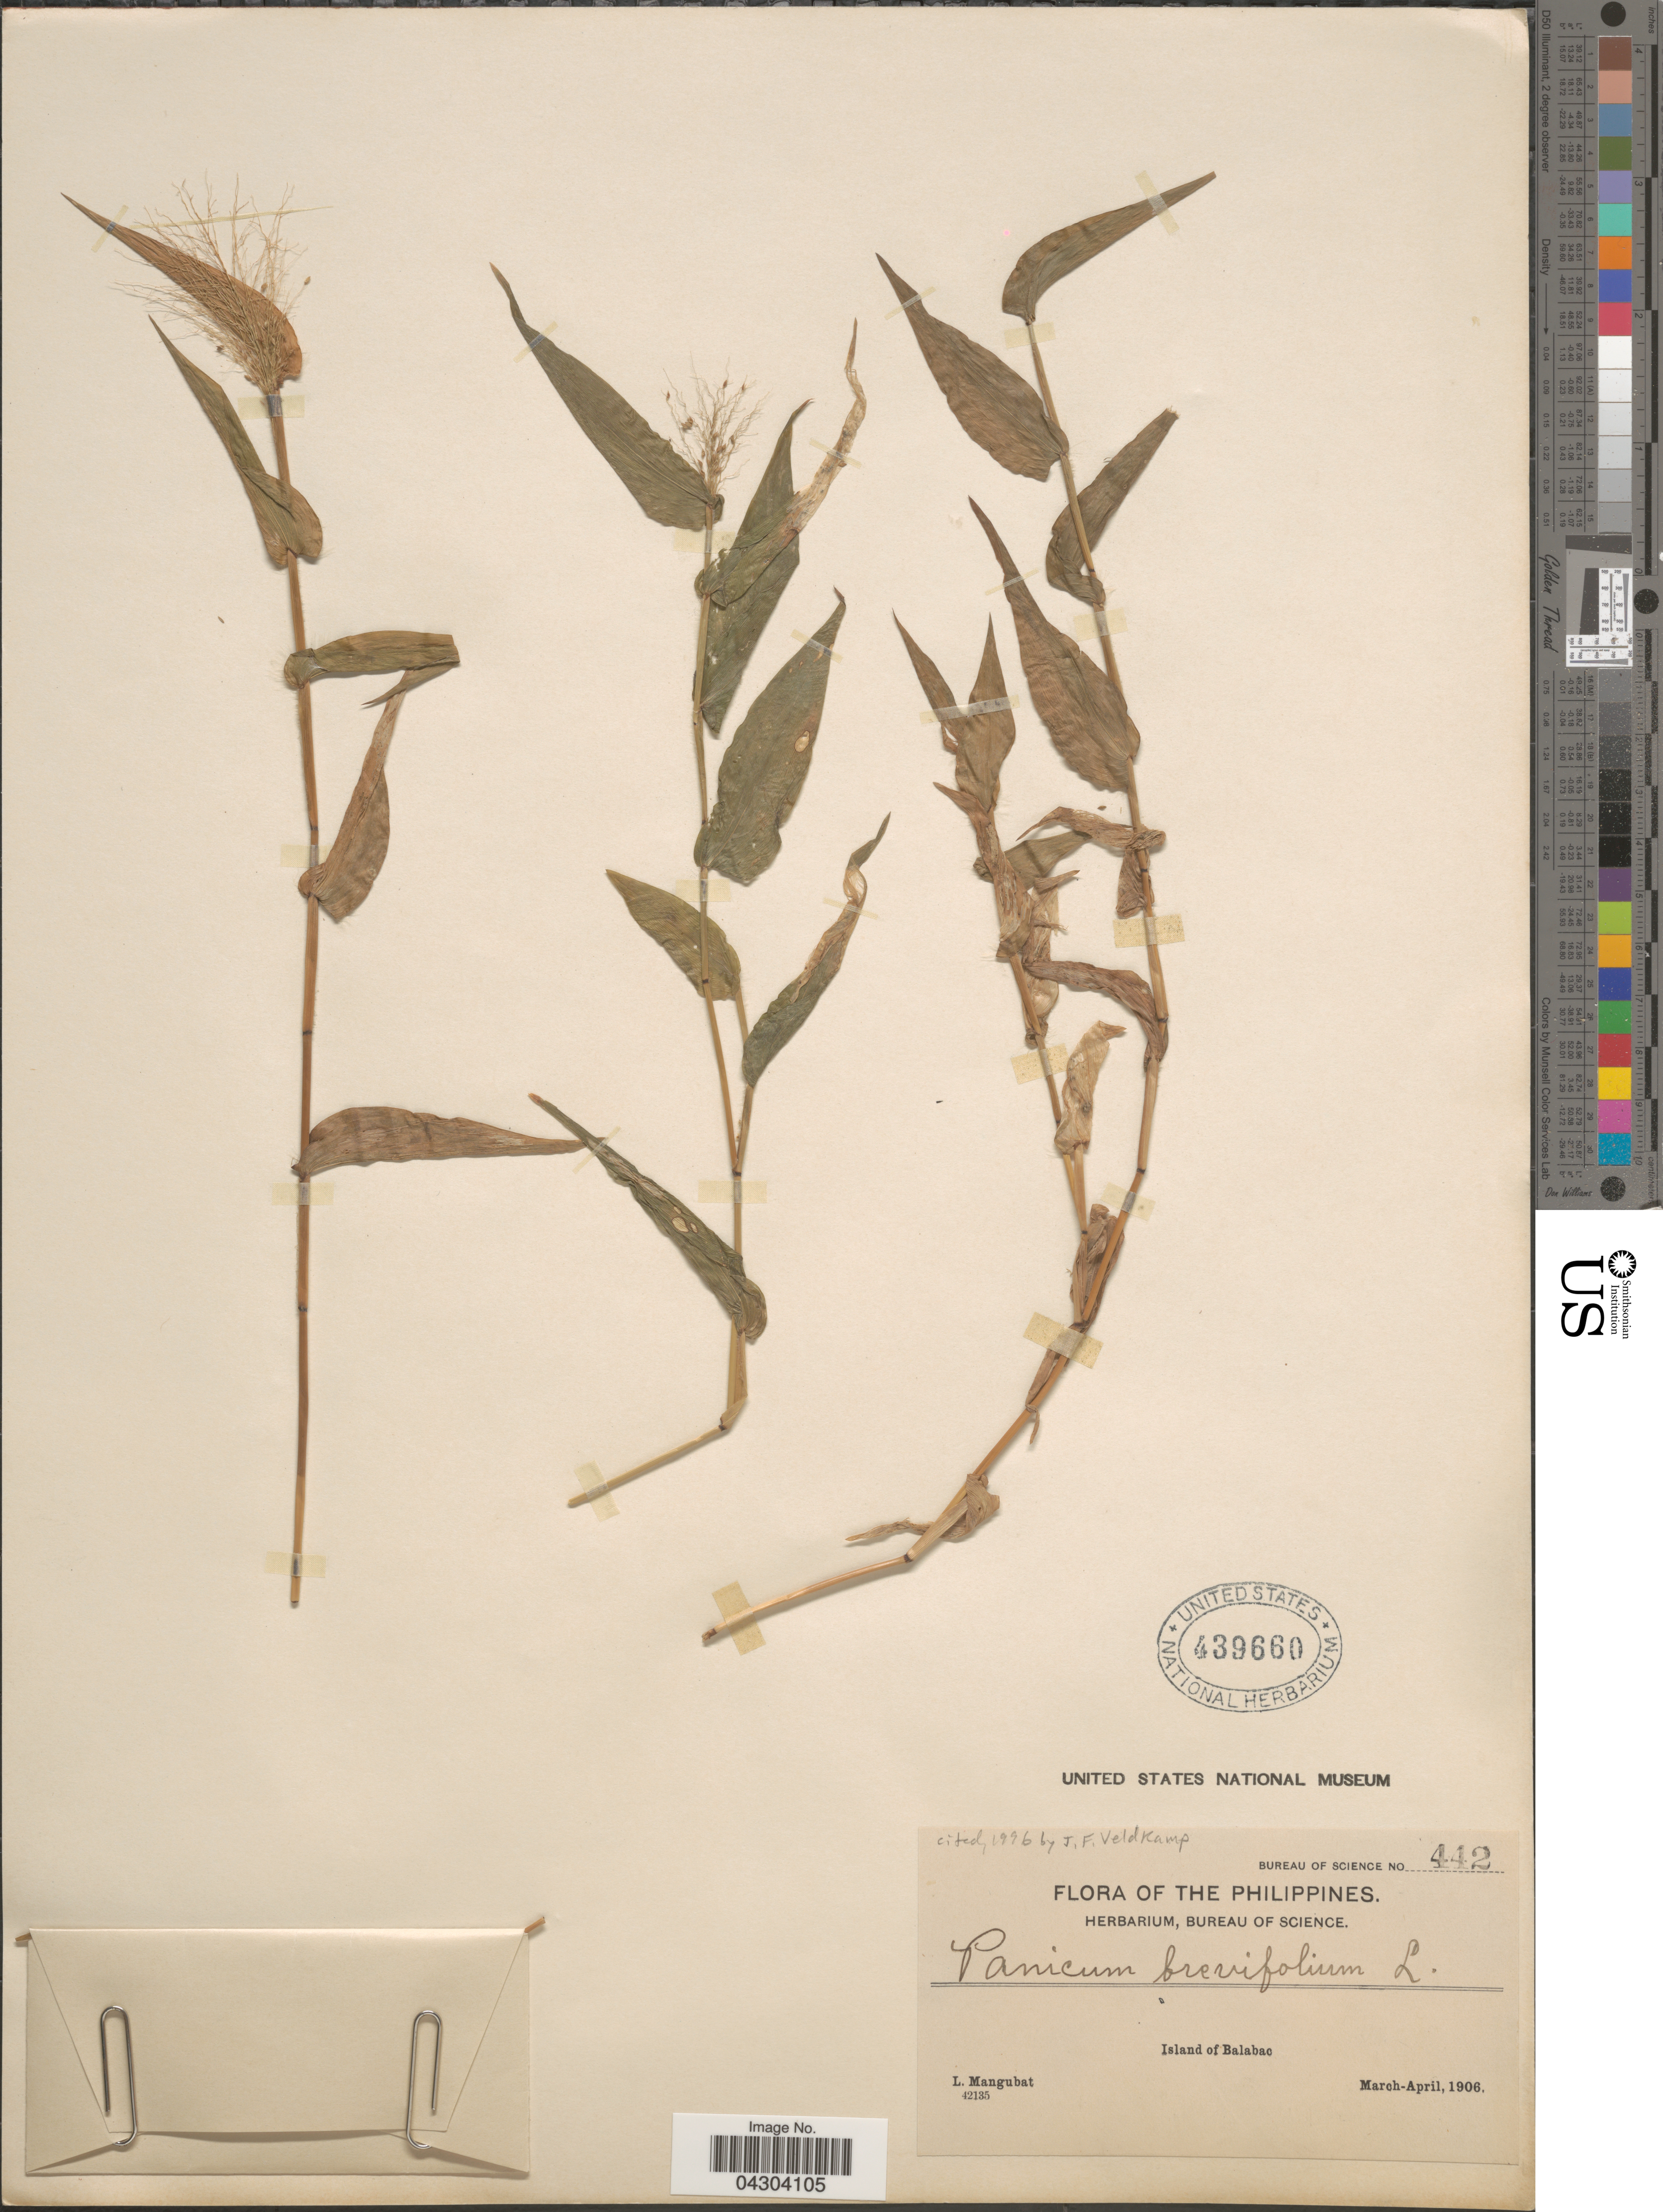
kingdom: Plantae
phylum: Tracheophyta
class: Liliopsida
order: Poales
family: Poaceae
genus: Panicum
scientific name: Panicum brevifolium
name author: L.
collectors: L. Mangubat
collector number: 42135/Bureau of Science 442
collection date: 1906-03/1906-04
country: Philippines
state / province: Mimaropa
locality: Island of Balabac.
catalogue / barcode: US 439660